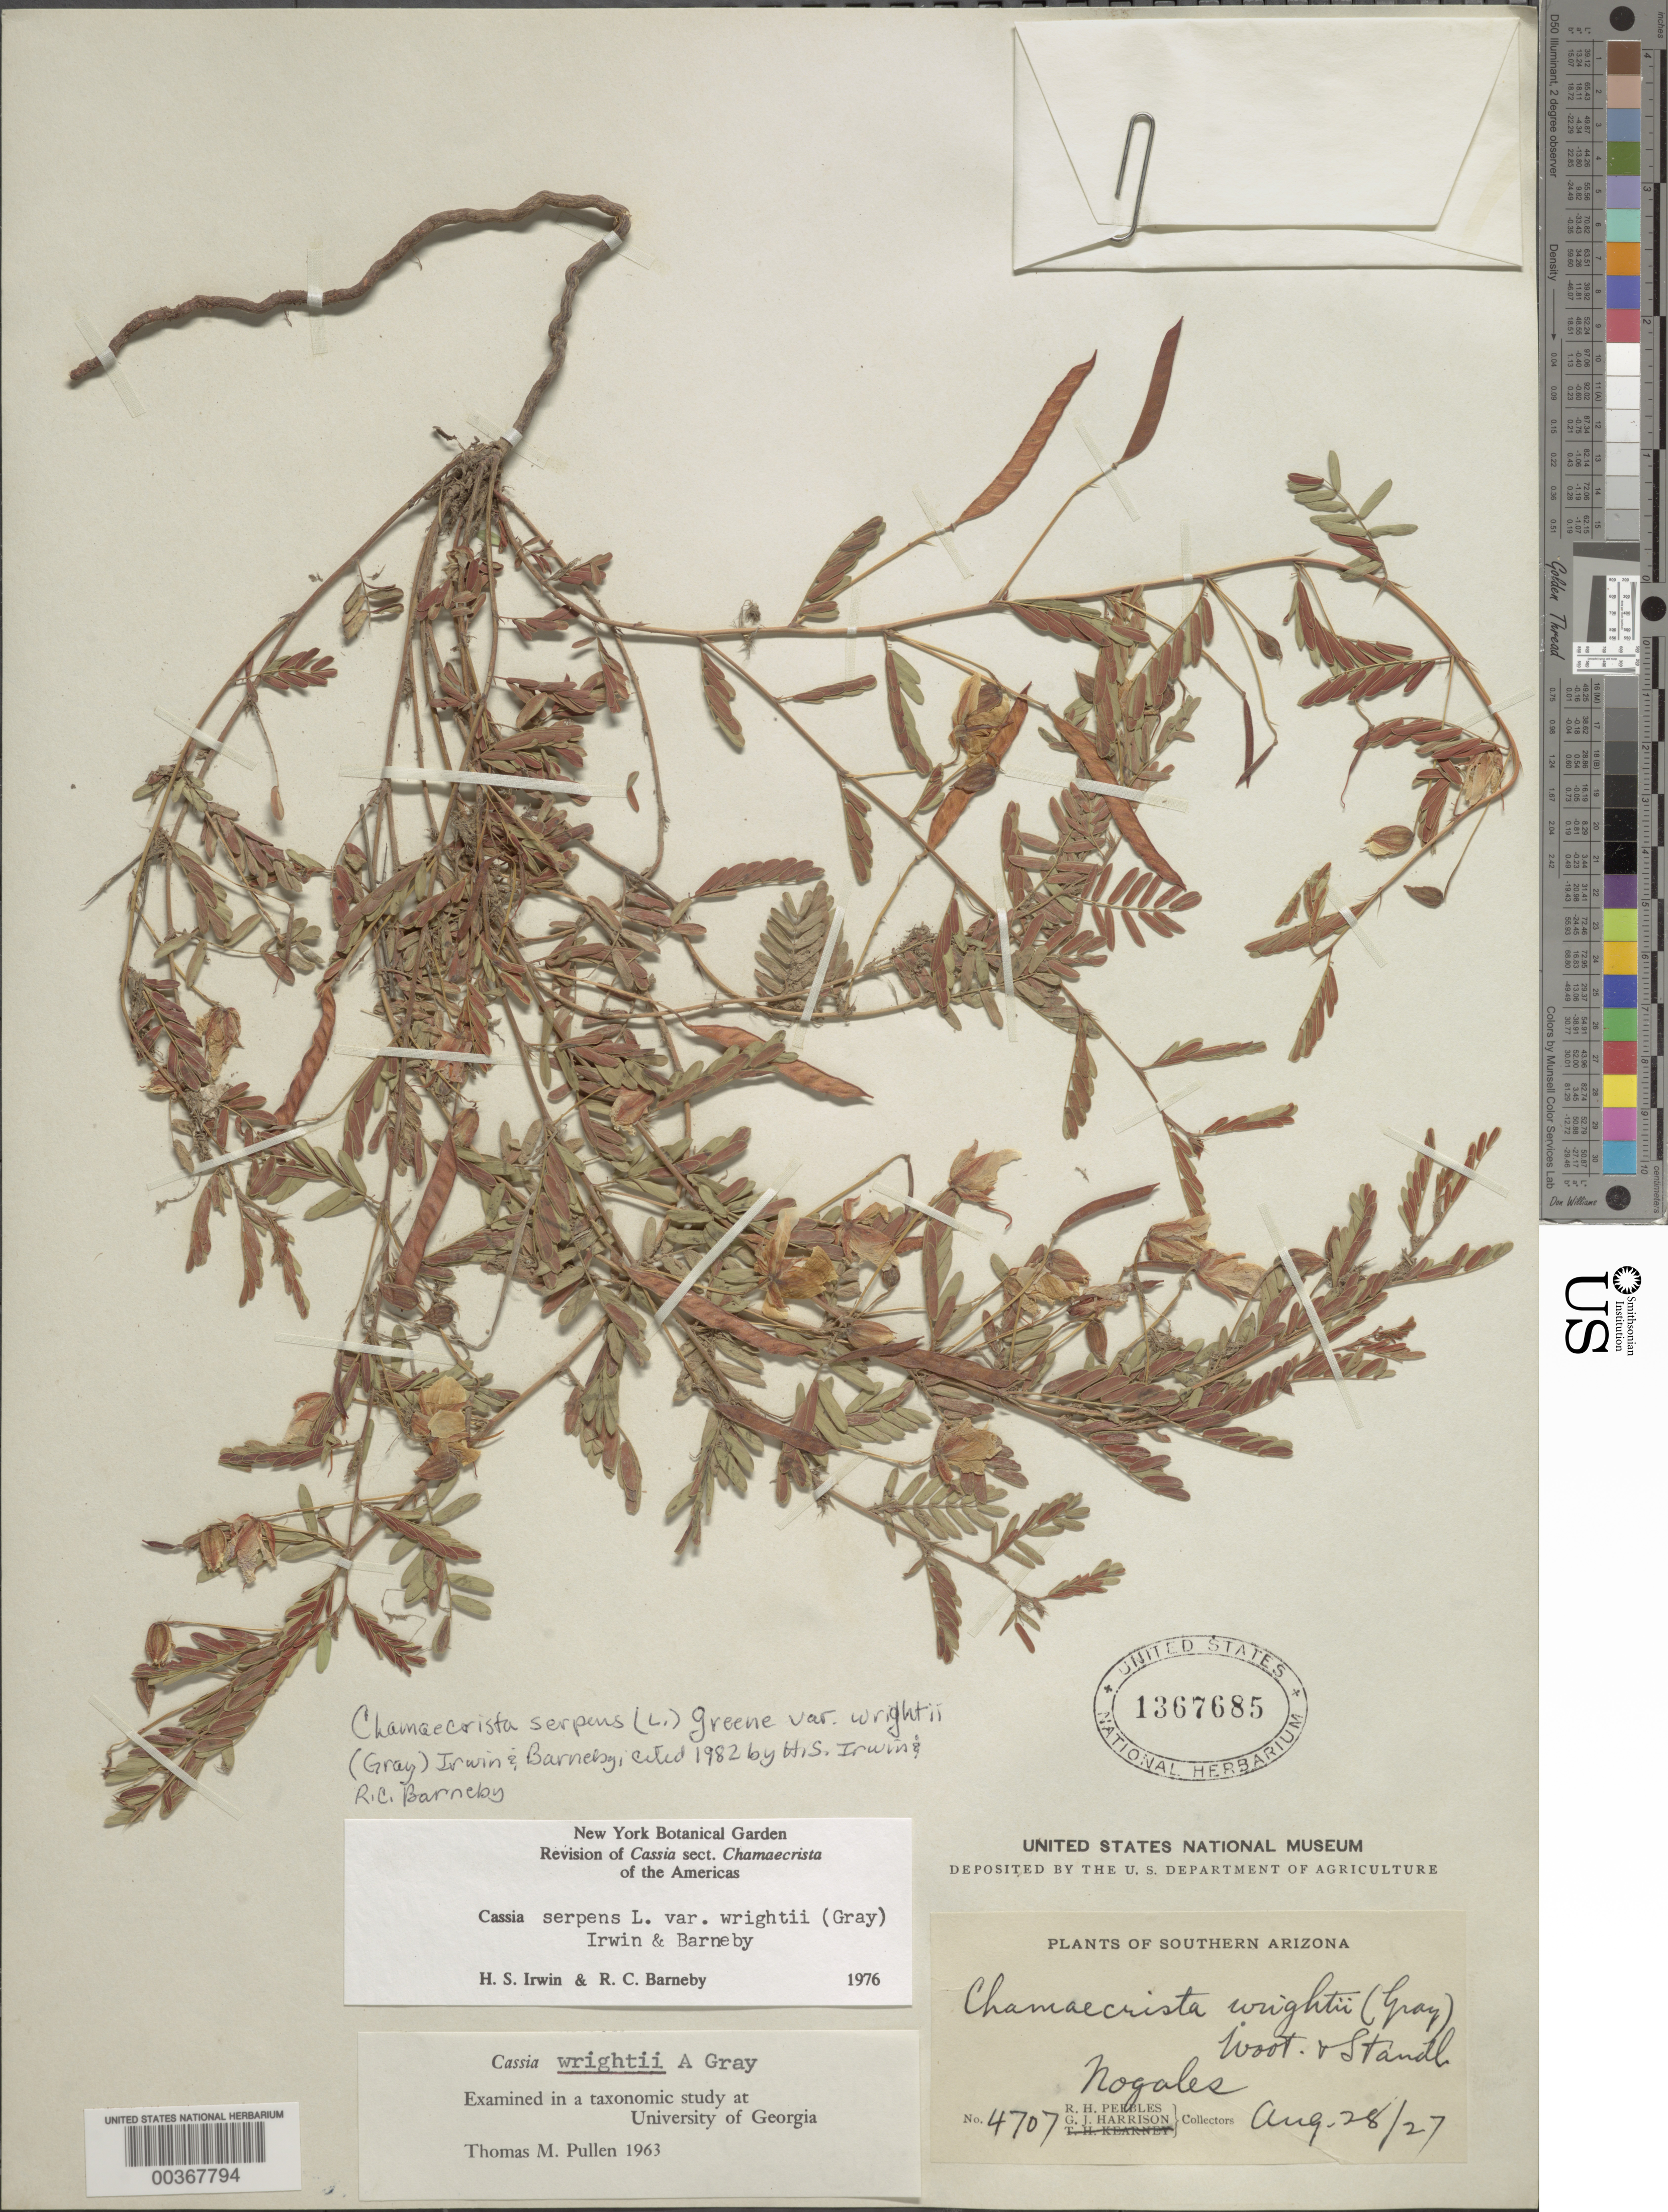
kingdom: Plantae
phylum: Tracheophyta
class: Magnoliopsida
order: Fabales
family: Fabaceae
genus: Chamaecrista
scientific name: Chamaecrista serpens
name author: (L.) Greene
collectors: R. H. Peebles & G. J. Harrison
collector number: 4707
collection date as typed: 28 Aug 1927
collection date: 1927-08-28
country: United States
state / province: Arizona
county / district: Santa Cruz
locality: Nogales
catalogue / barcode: US 1367685